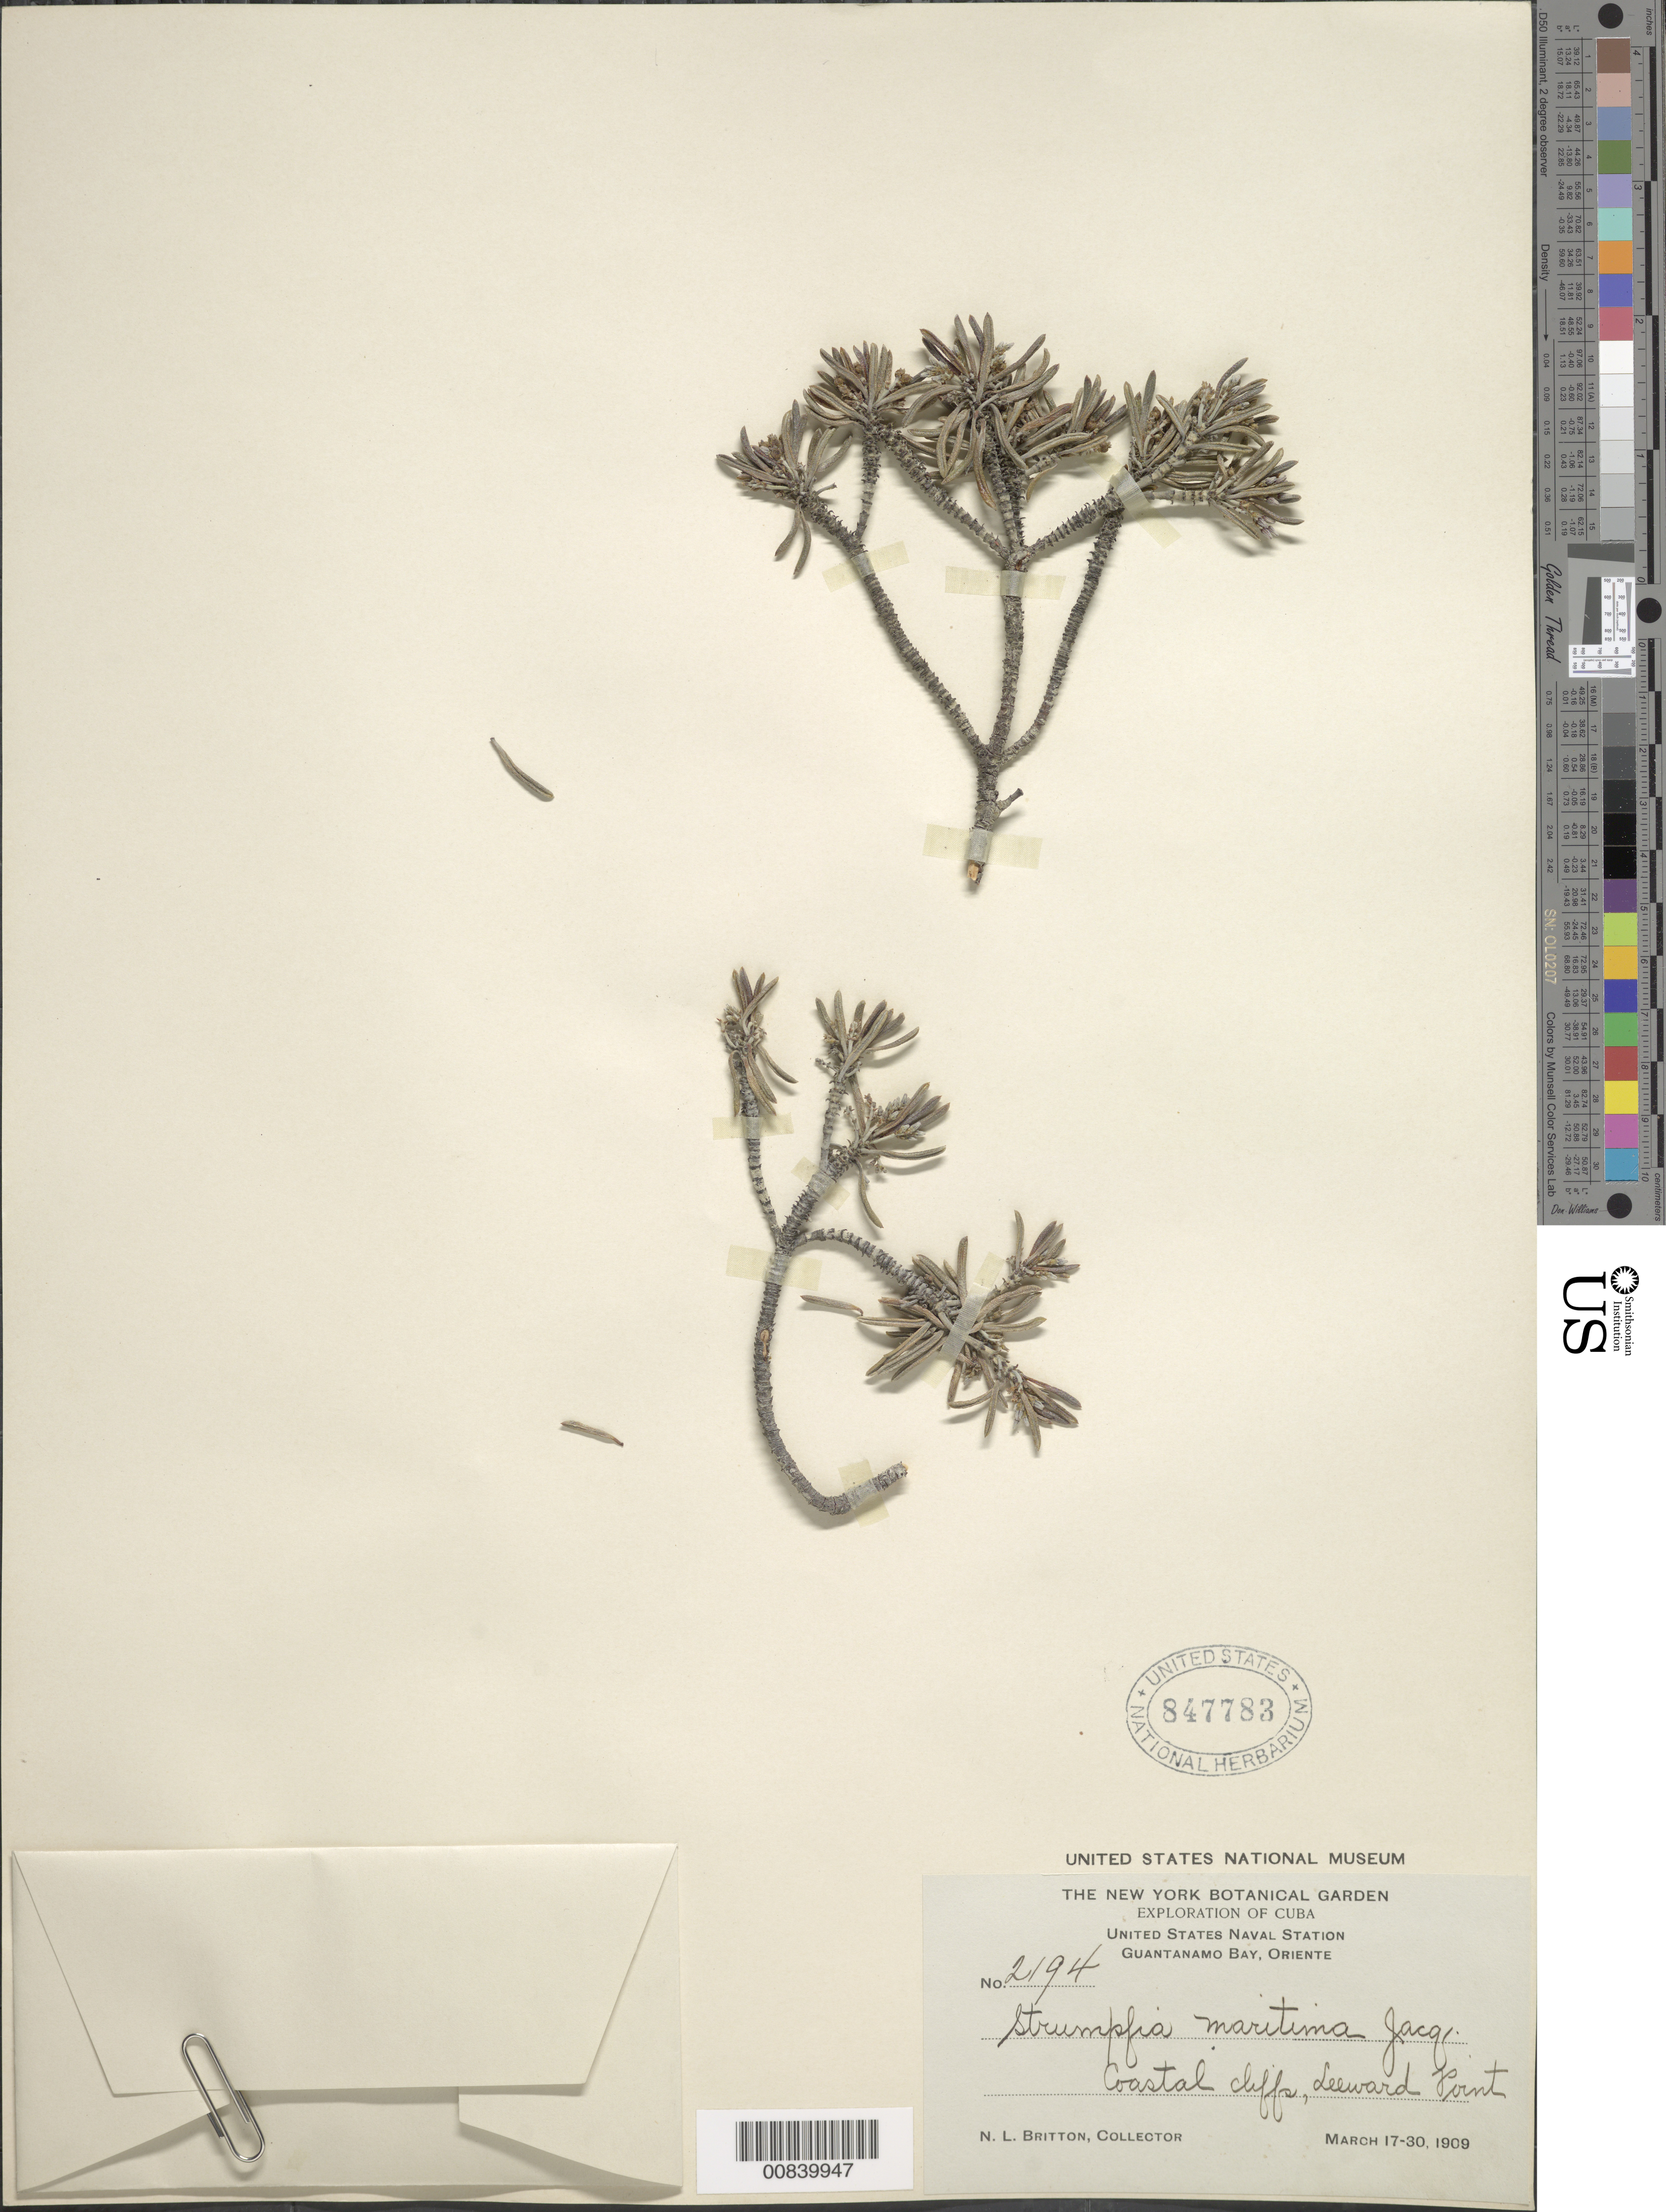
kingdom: Plantae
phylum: Tracheophyta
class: Magnoliopsida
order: Gentianales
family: Rubiaceae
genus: Strumpfia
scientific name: Strumpfia maritima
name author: Jacq.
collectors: N. Britton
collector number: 2194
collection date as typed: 17 Mar 1909 to 30 Mar 1909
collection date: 1909-03-17/1909-03-30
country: Cuba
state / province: Oriente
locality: Guantanamo Bay, Leeward Point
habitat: Coastal cliffs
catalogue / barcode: US 847783